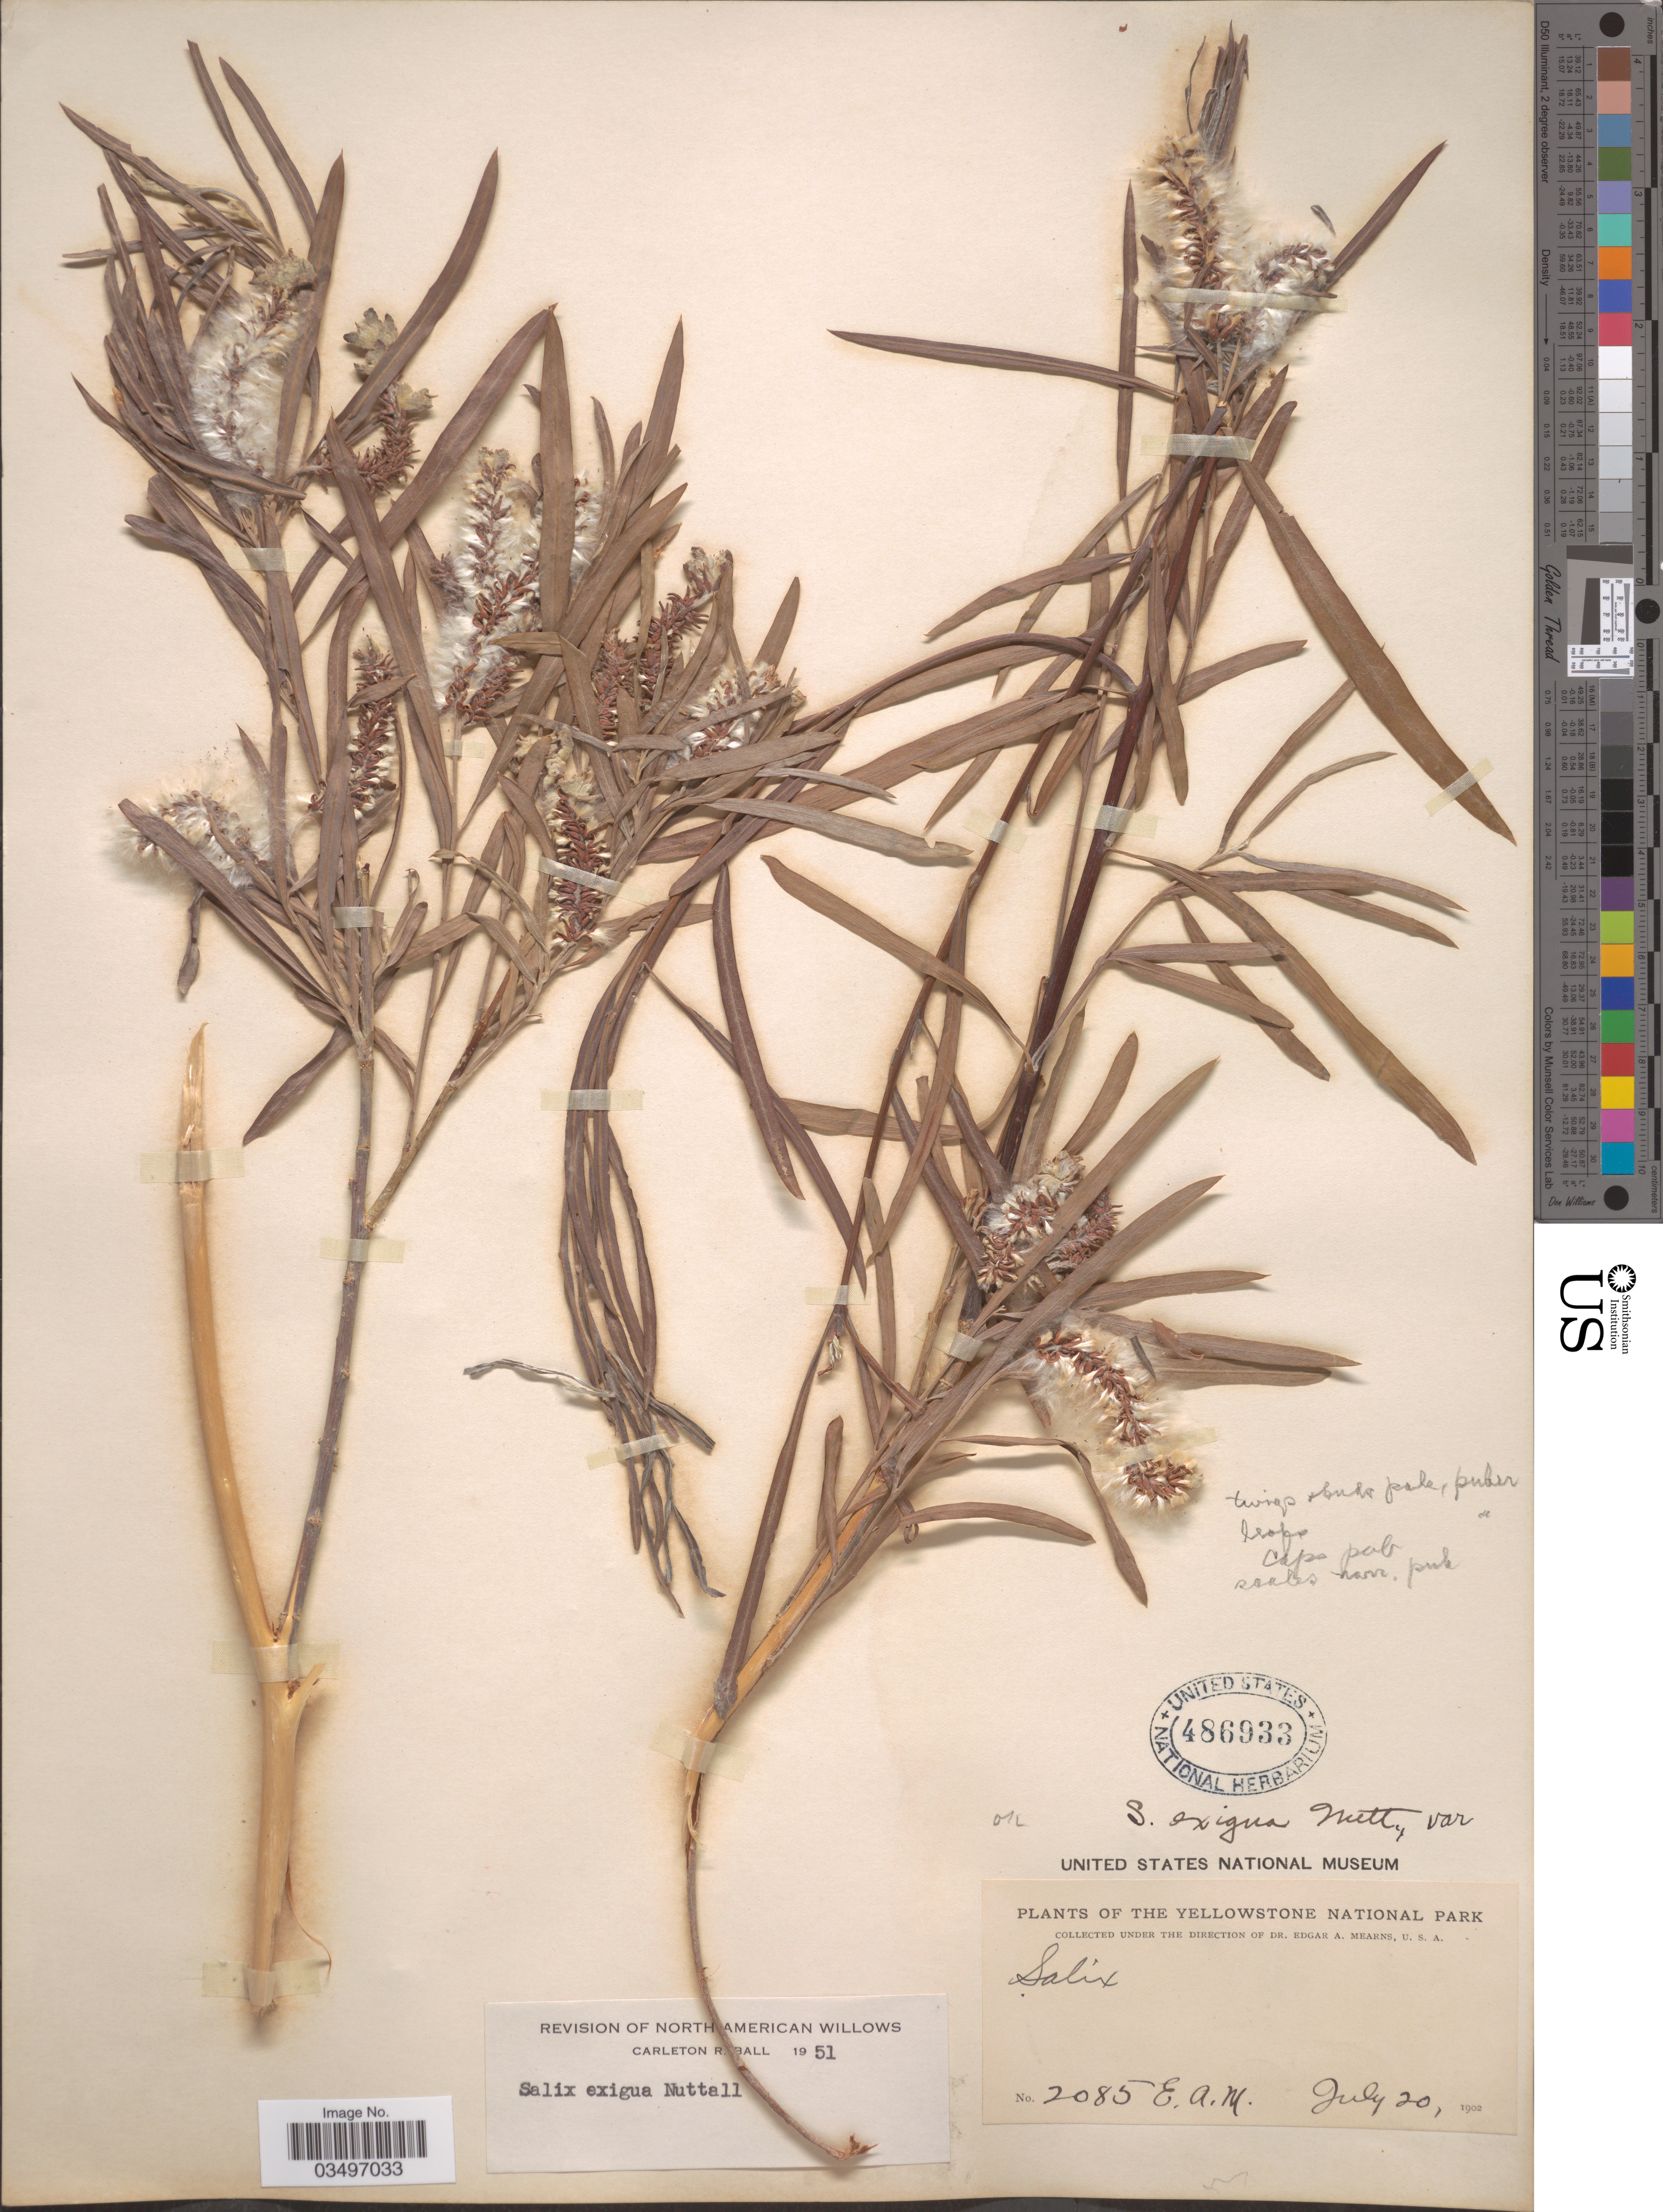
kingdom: Plantae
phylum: Tracheophyta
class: Magnoliopsida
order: Malpighiales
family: Salicaceae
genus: Salix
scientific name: Salix exigua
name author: Nutt.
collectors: E. A. Mearns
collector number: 2085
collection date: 1902-07-20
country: United States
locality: Yellowstone National Park.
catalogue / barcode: US 486933